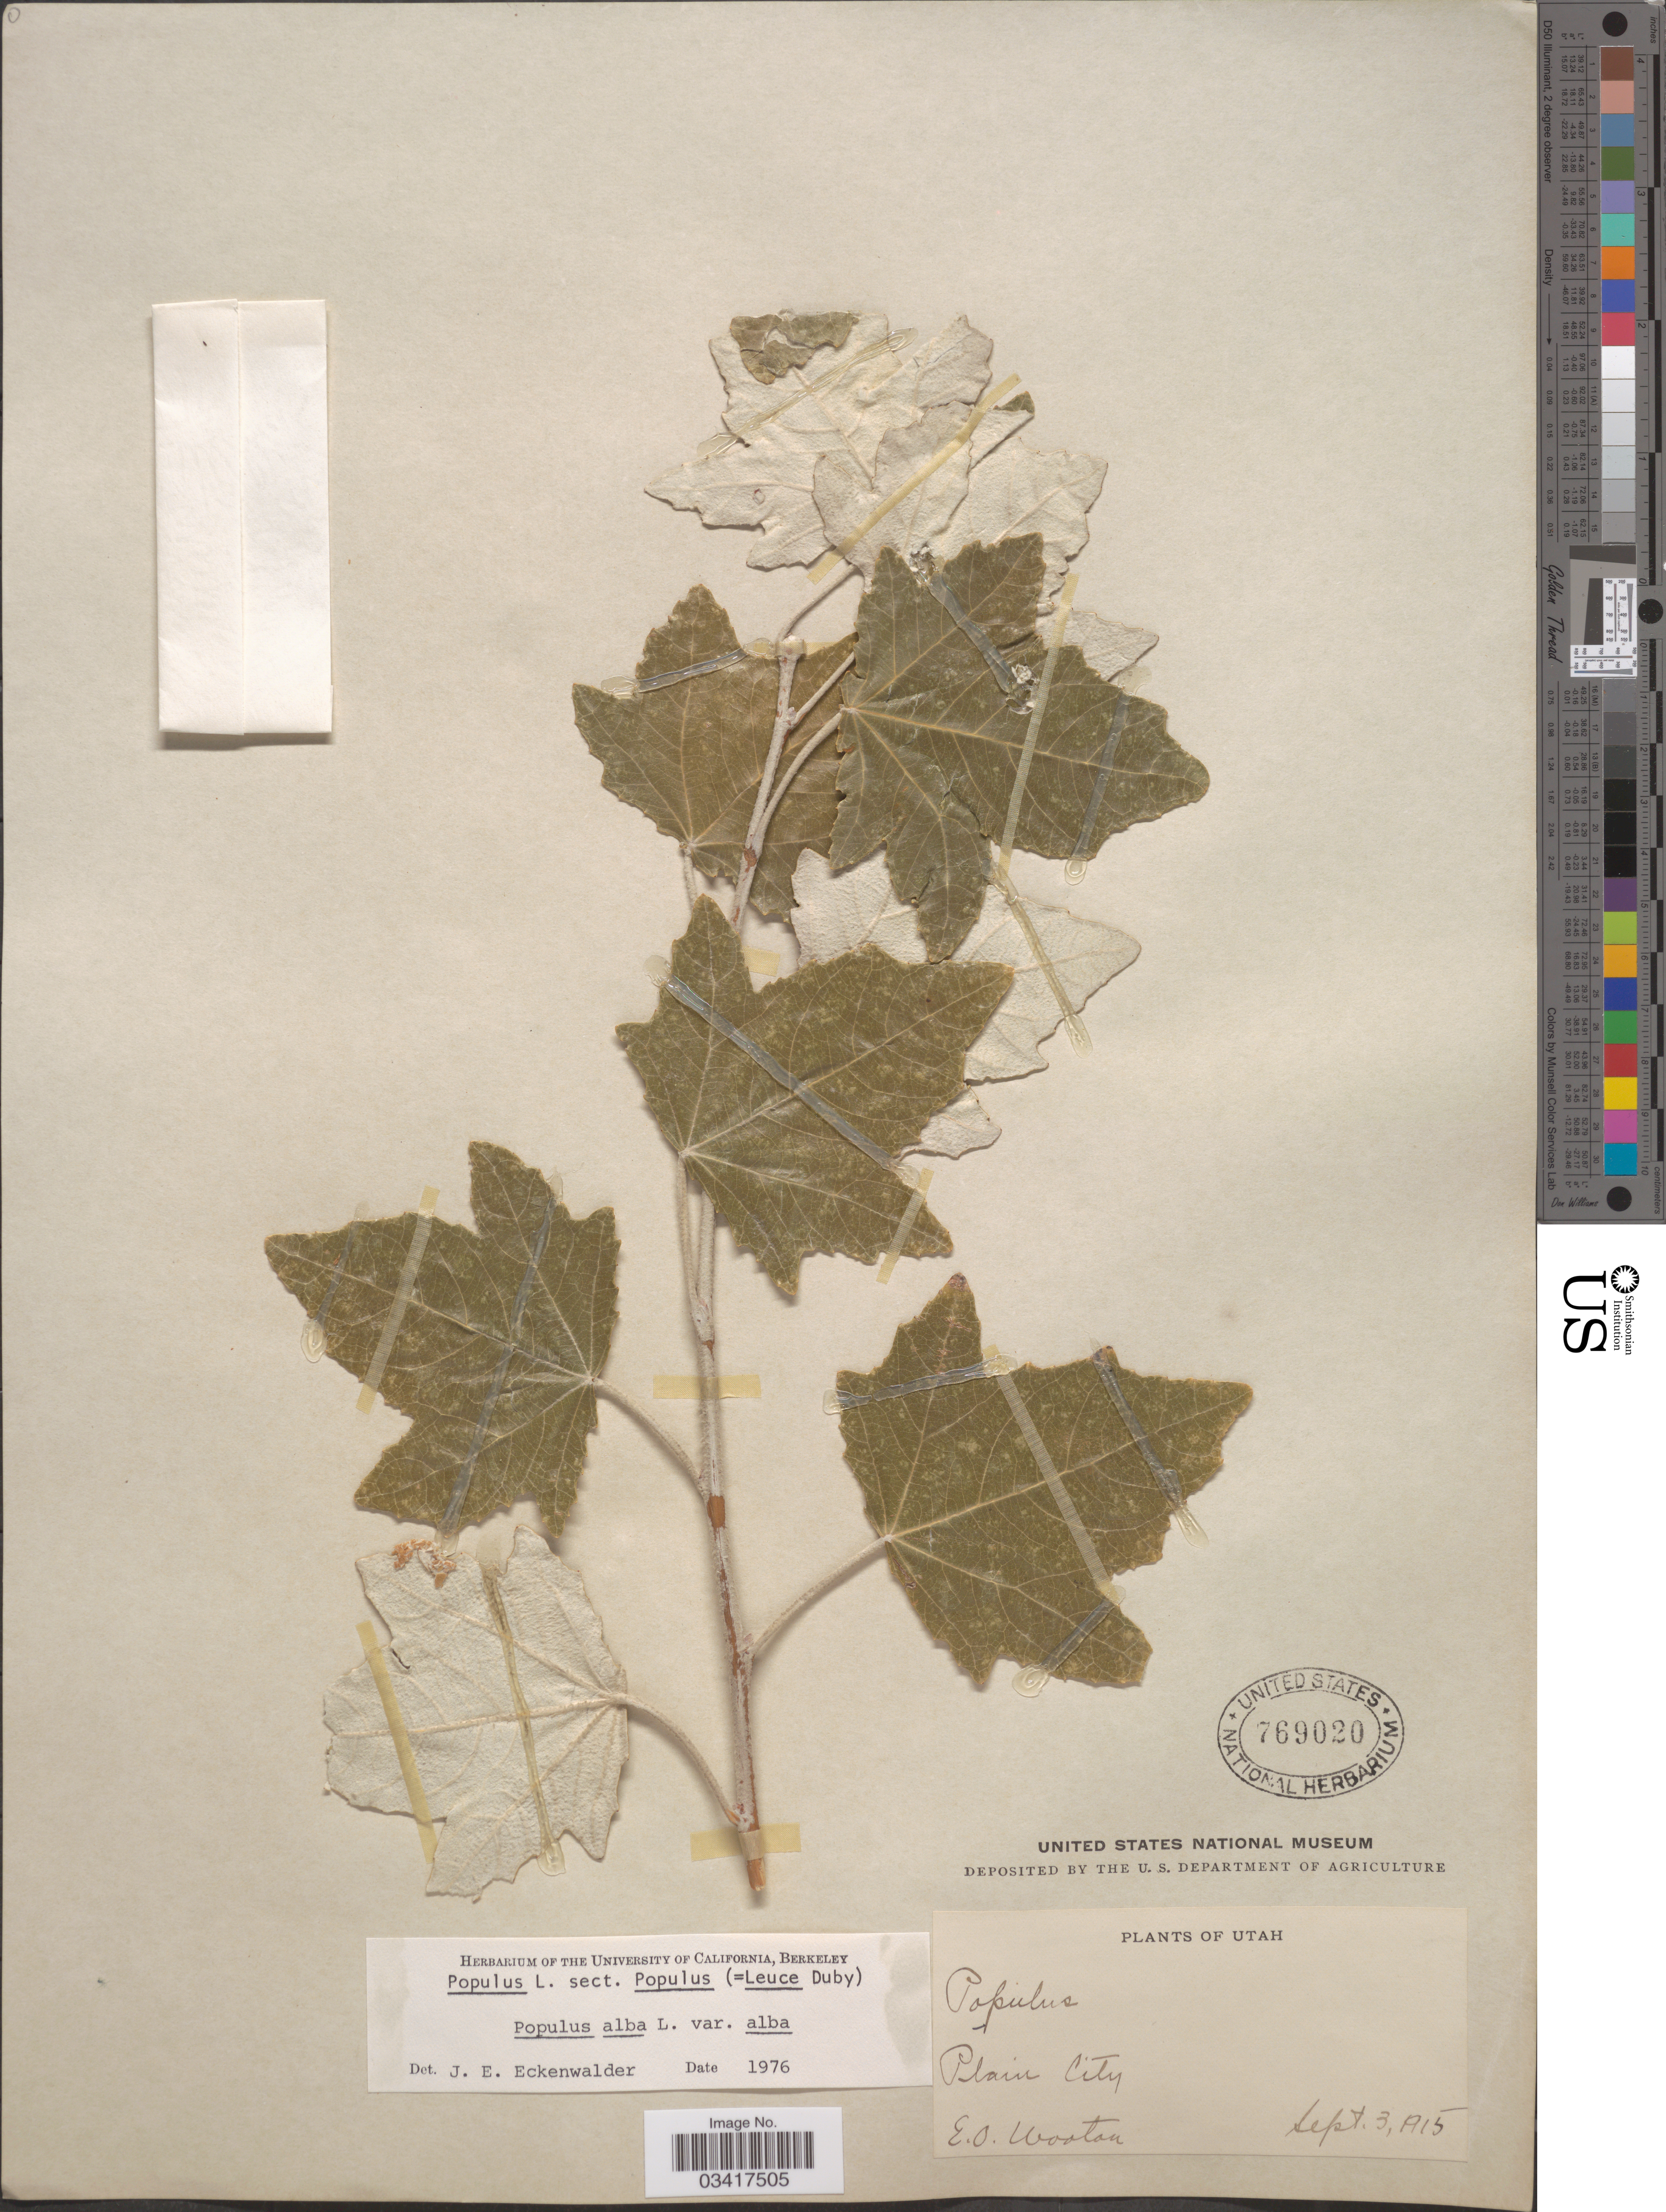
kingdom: Plantae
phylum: Tracheophyta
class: Magnoliopsida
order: Malpighiales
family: Salicaceae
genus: Populus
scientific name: Populus alba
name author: L.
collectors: E. O. Wooton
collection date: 1915-09-03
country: United States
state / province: Utah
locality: Plain City.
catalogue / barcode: US 769020